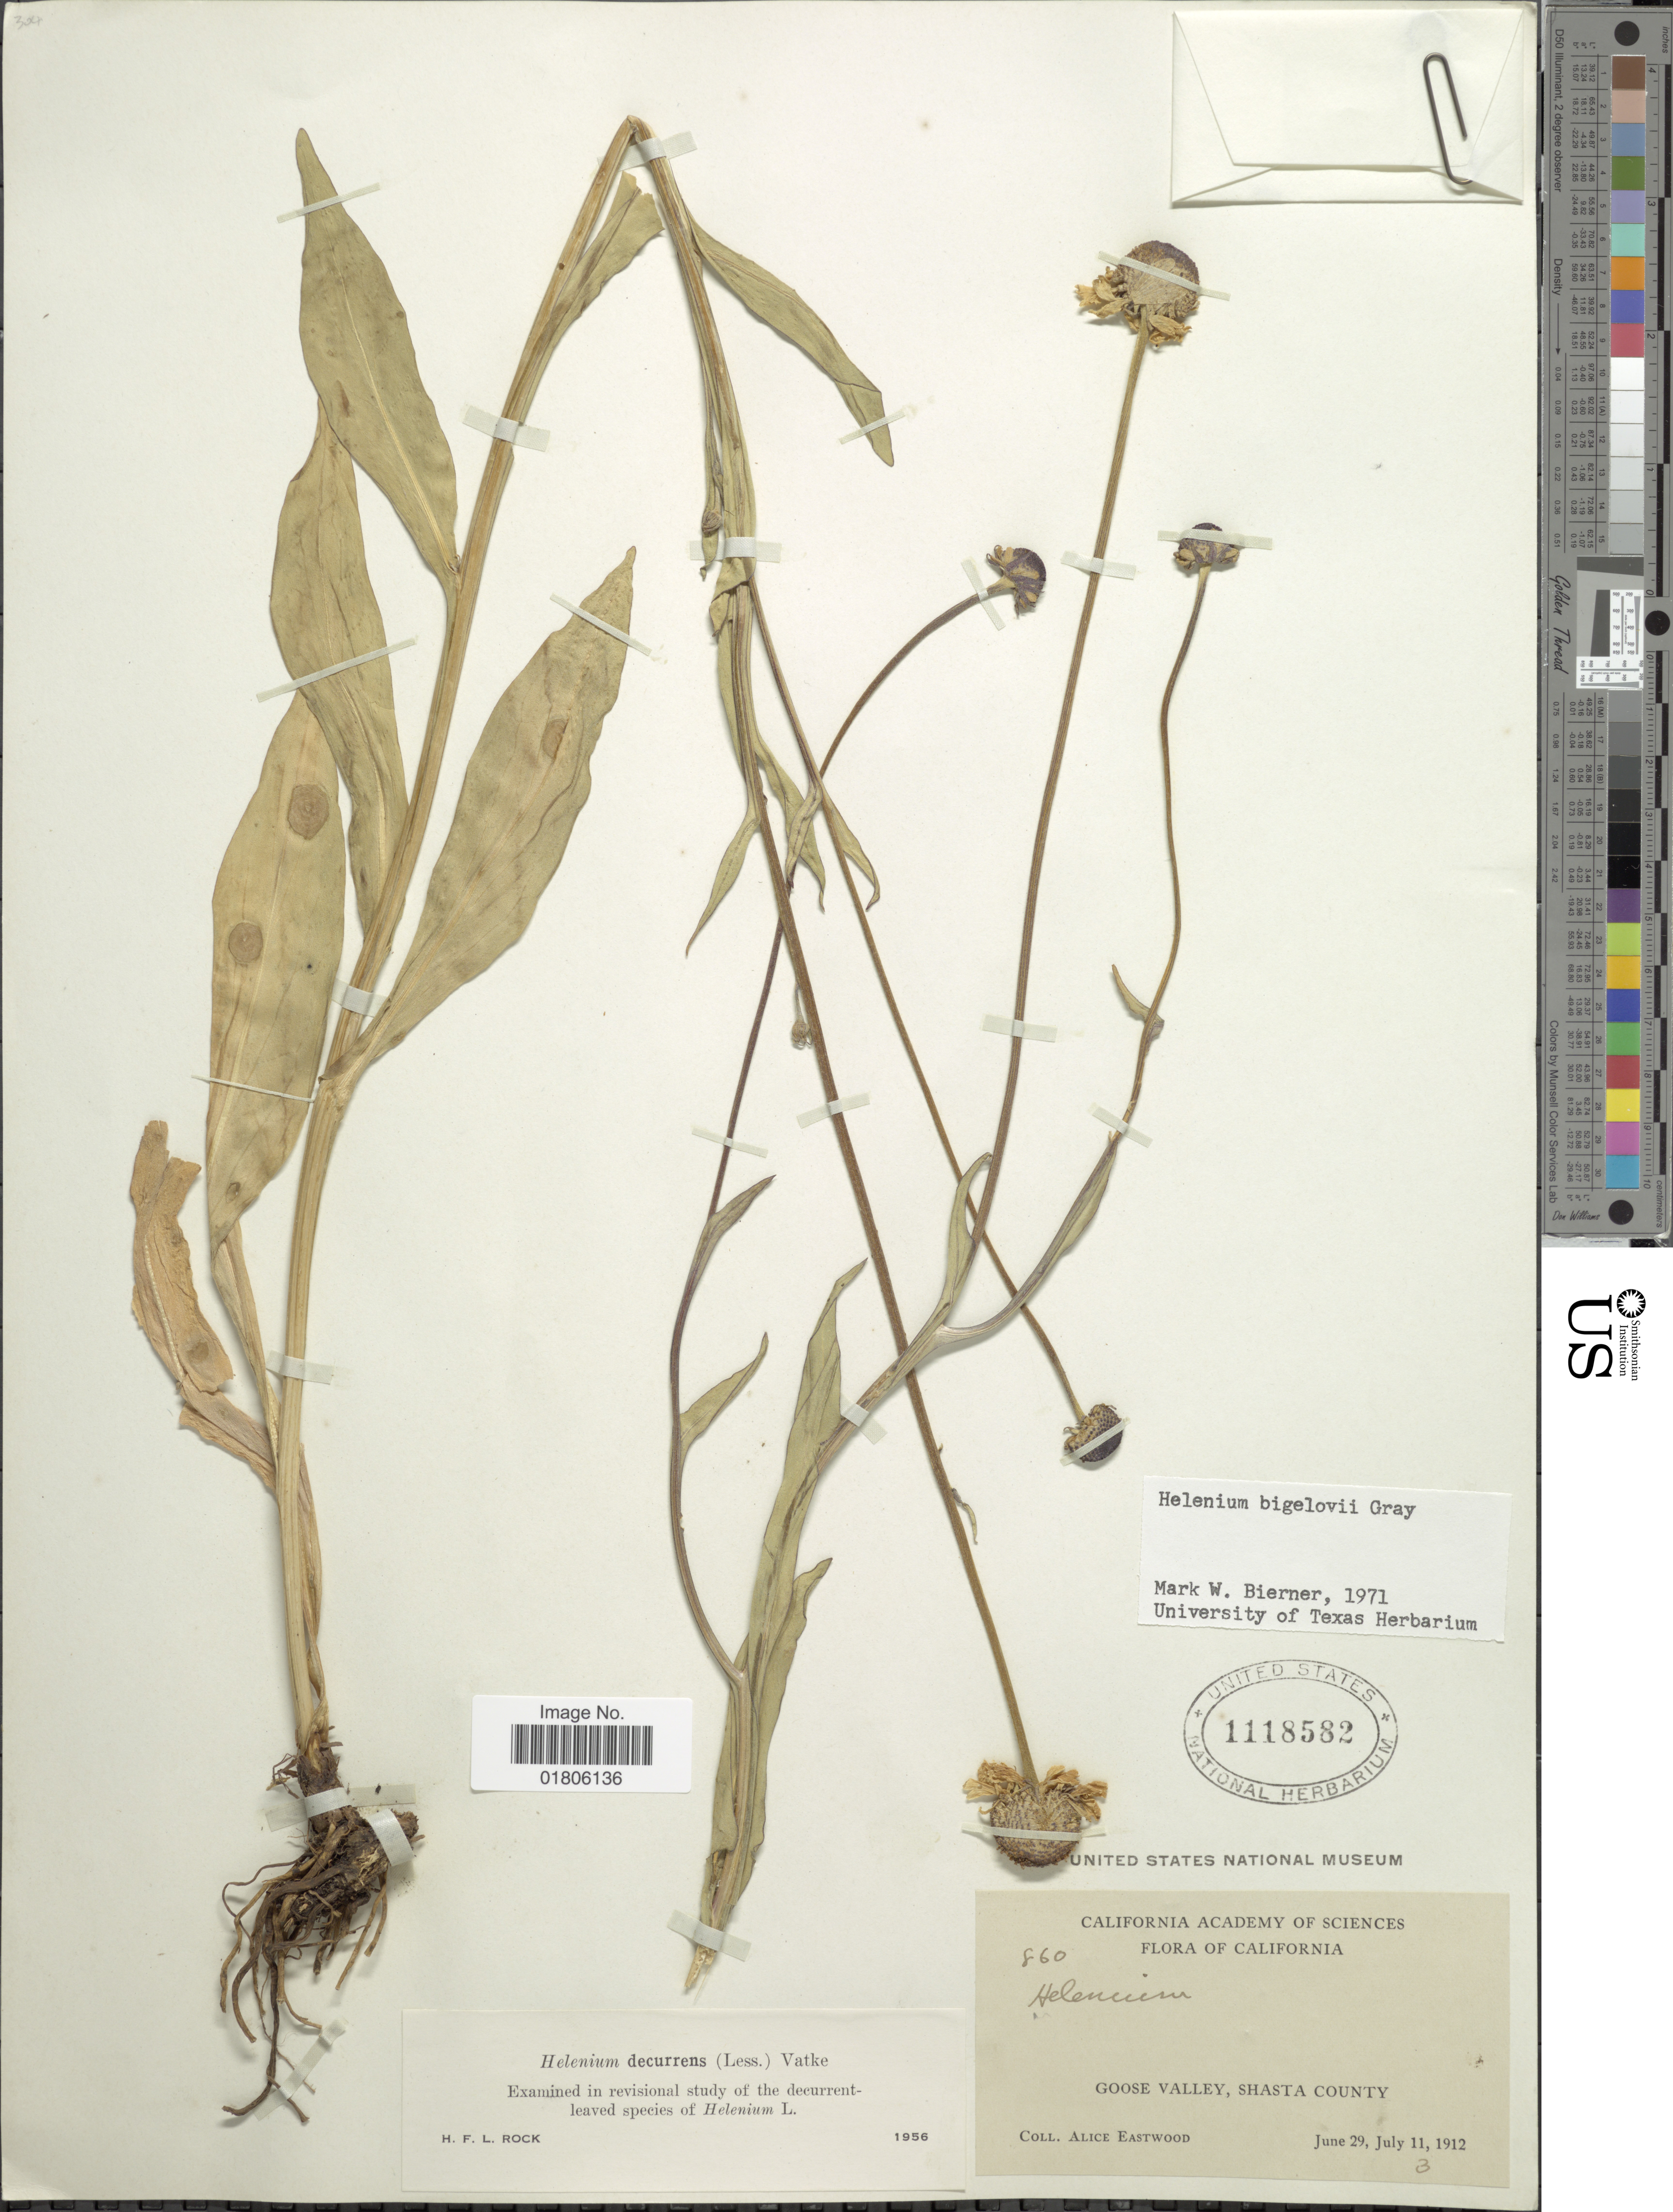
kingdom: Plantae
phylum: Tracheophyta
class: Magnoliopsida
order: Asterales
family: Asteraceae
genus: Helenium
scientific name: Helenium bigelovii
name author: A. Gray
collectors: A. Eastwood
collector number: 860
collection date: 1912-06-29/1912-07-11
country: United States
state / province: California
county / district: Shasta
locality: Goose Valley, Shasta County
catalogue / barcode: US 1118582